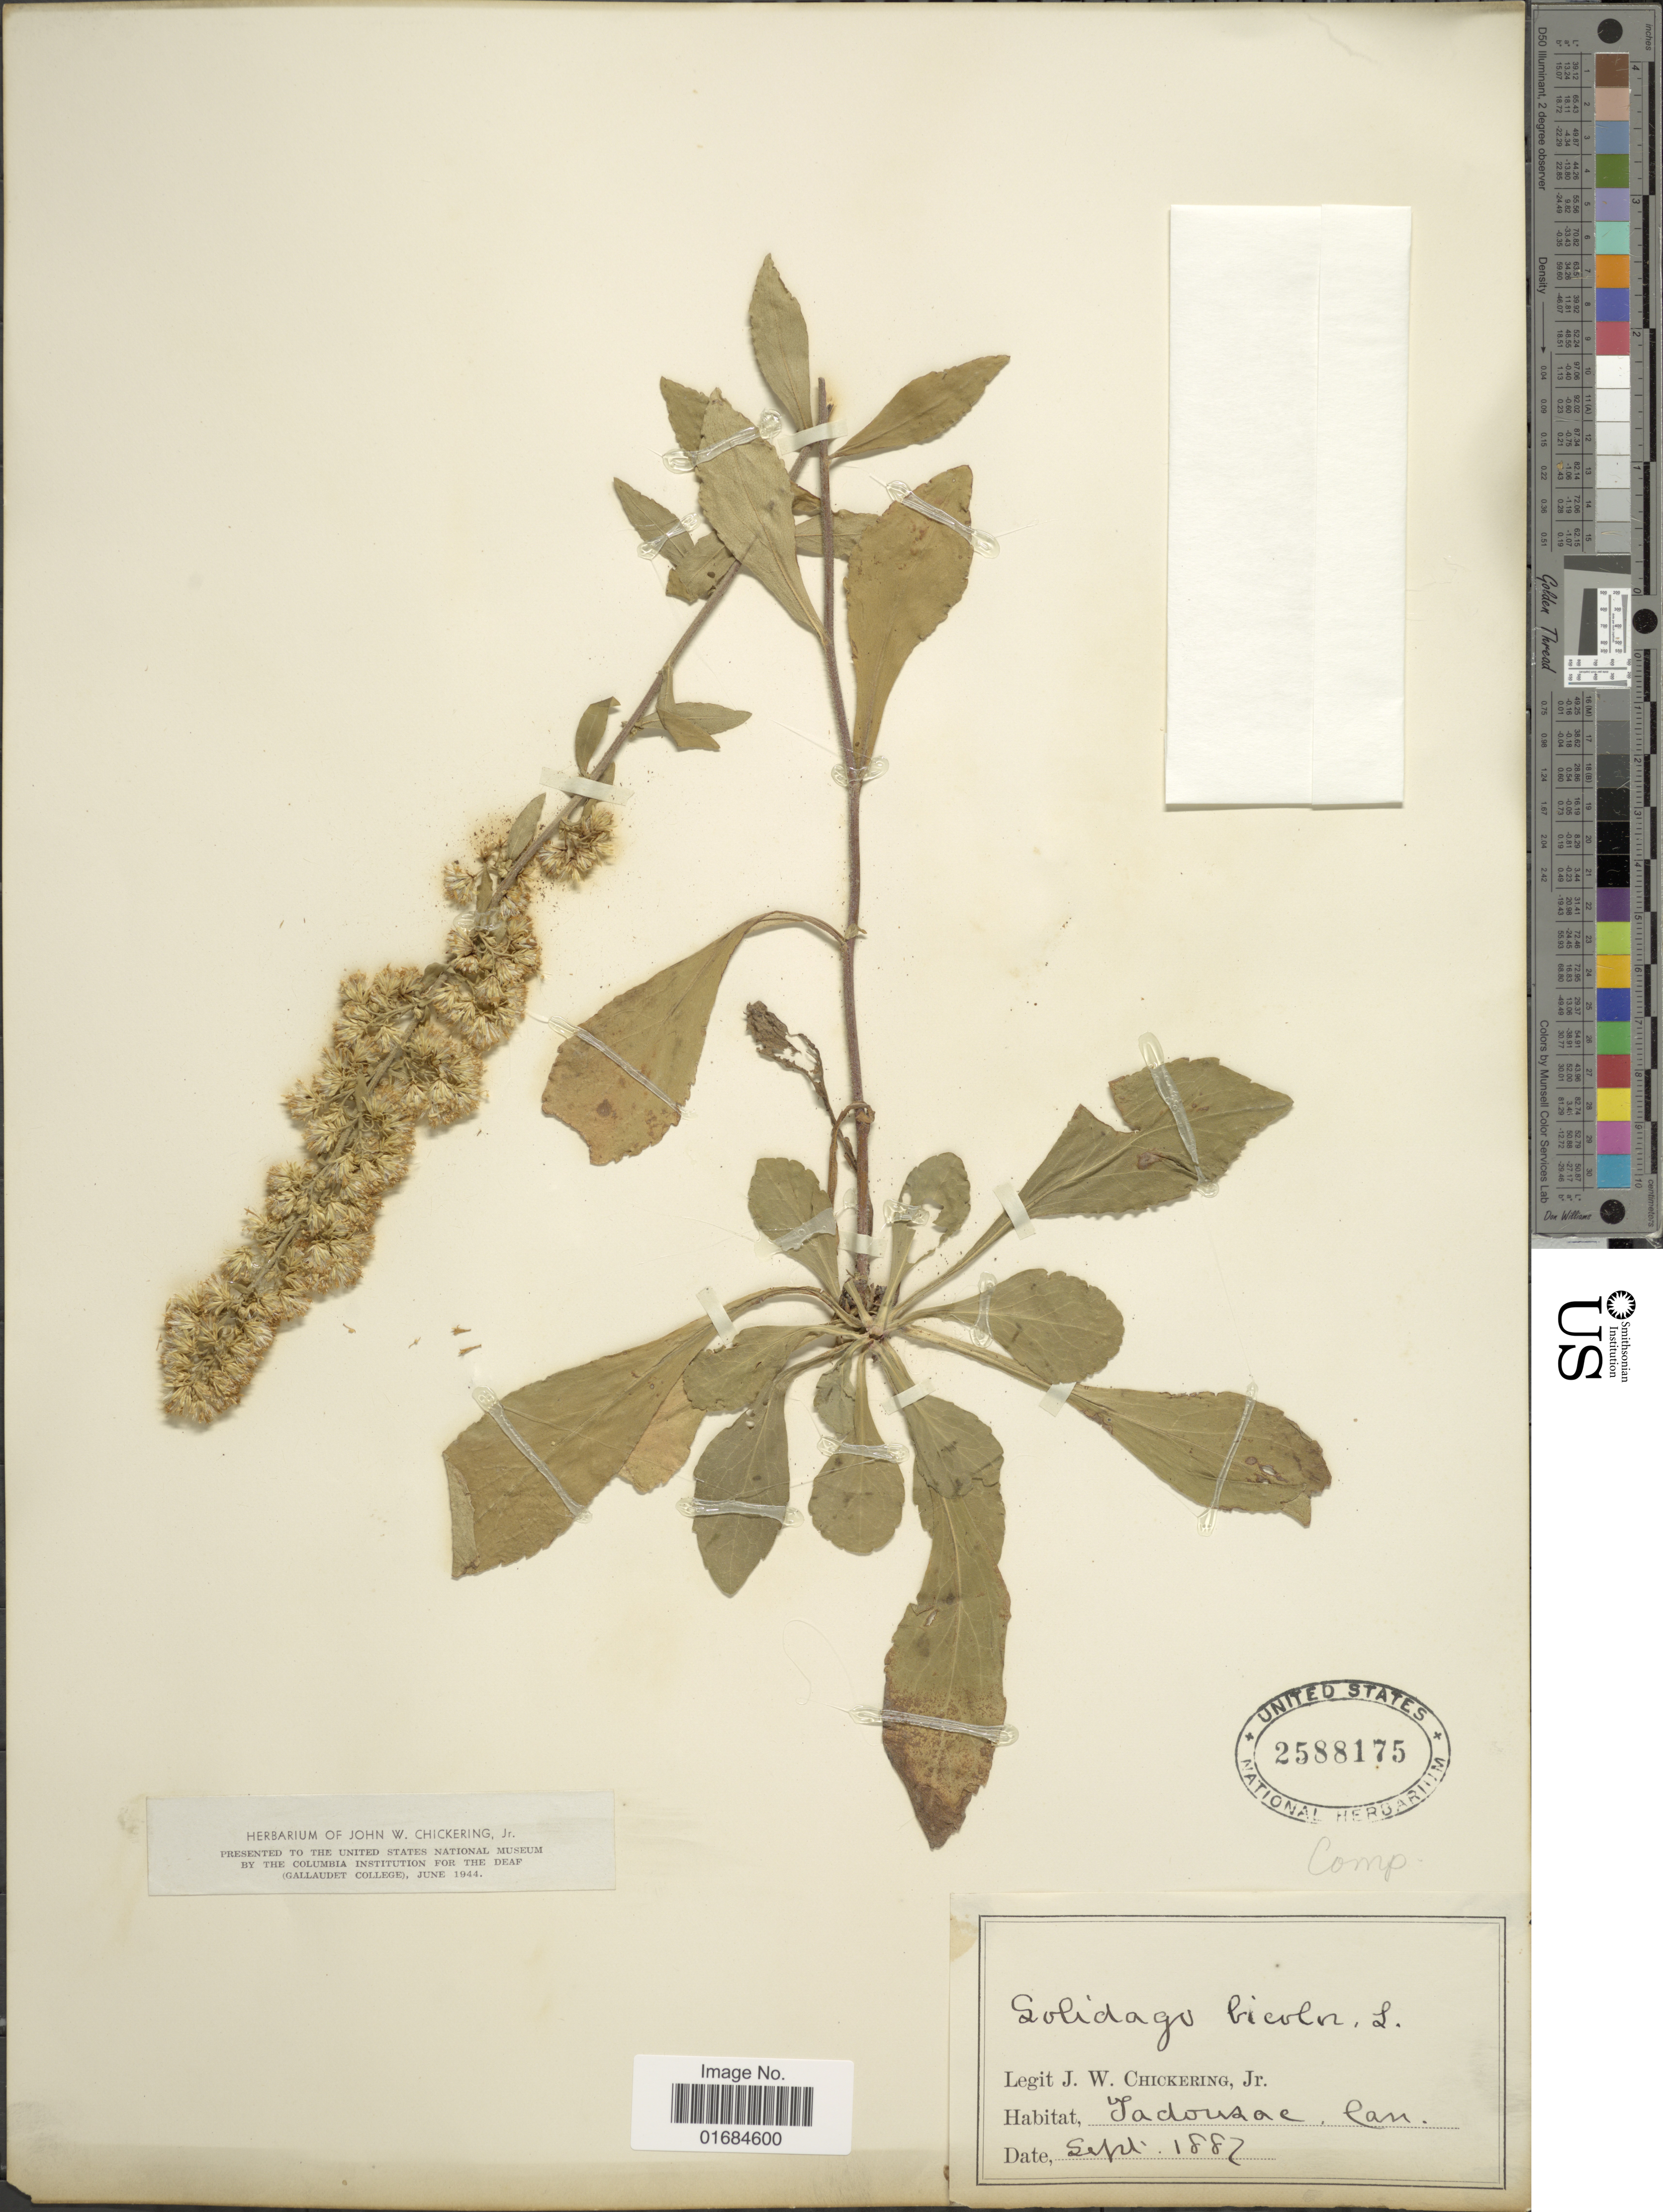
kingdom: Plantae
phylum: Tracheophyta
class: Magnoliopsida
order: Asterales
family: Asteraceae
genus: Solidago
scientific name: Solidago bicolor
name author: L.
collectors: J. W. Chickering Jr.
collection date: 1887-09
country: Canada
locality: Tadousac.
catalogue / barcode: US 2588175